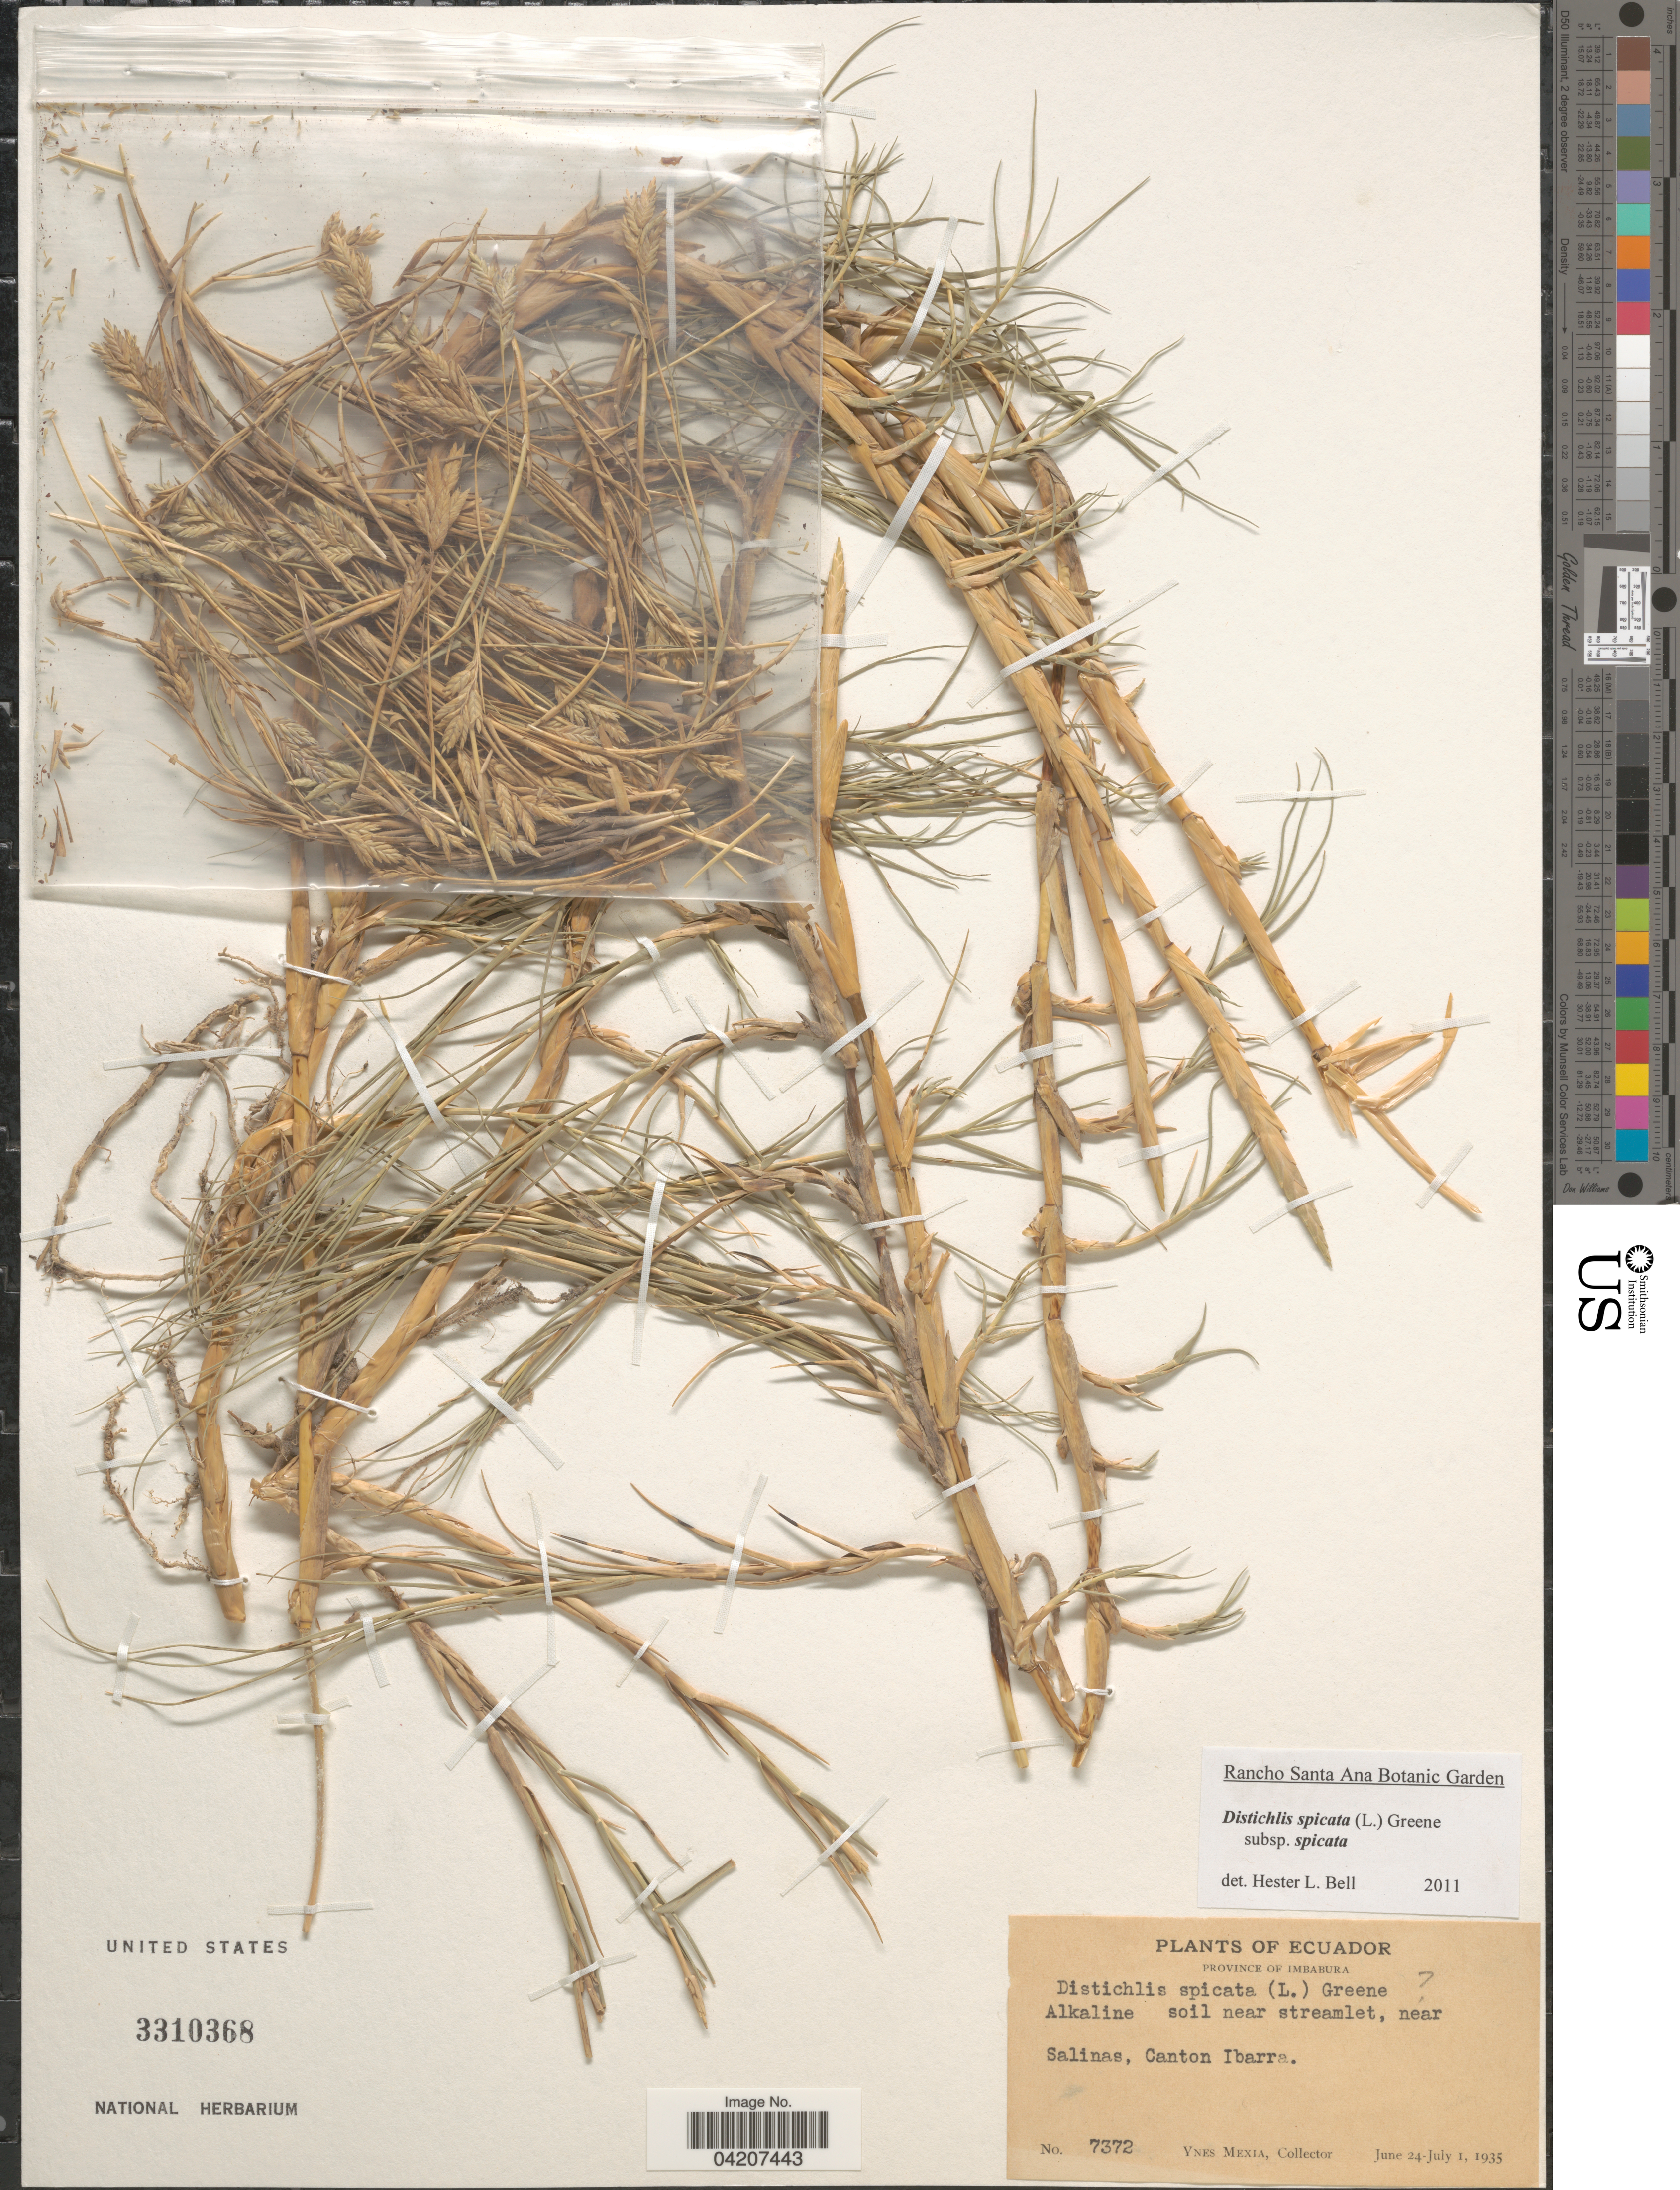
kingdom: Plantae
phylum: Tracheophyta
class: Liliopsida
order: Poales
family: Poaceae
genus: Distichlis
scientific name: Distichlis spicata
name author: (L.) Greene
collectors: Y. Mexia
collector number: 7372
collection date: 1935-06-24/1935-07-01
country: Ecuador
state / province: Imbabura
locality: Alkaline soil near streamlet, near Salinas, Canton Ibarra.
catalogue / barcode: US 3310368